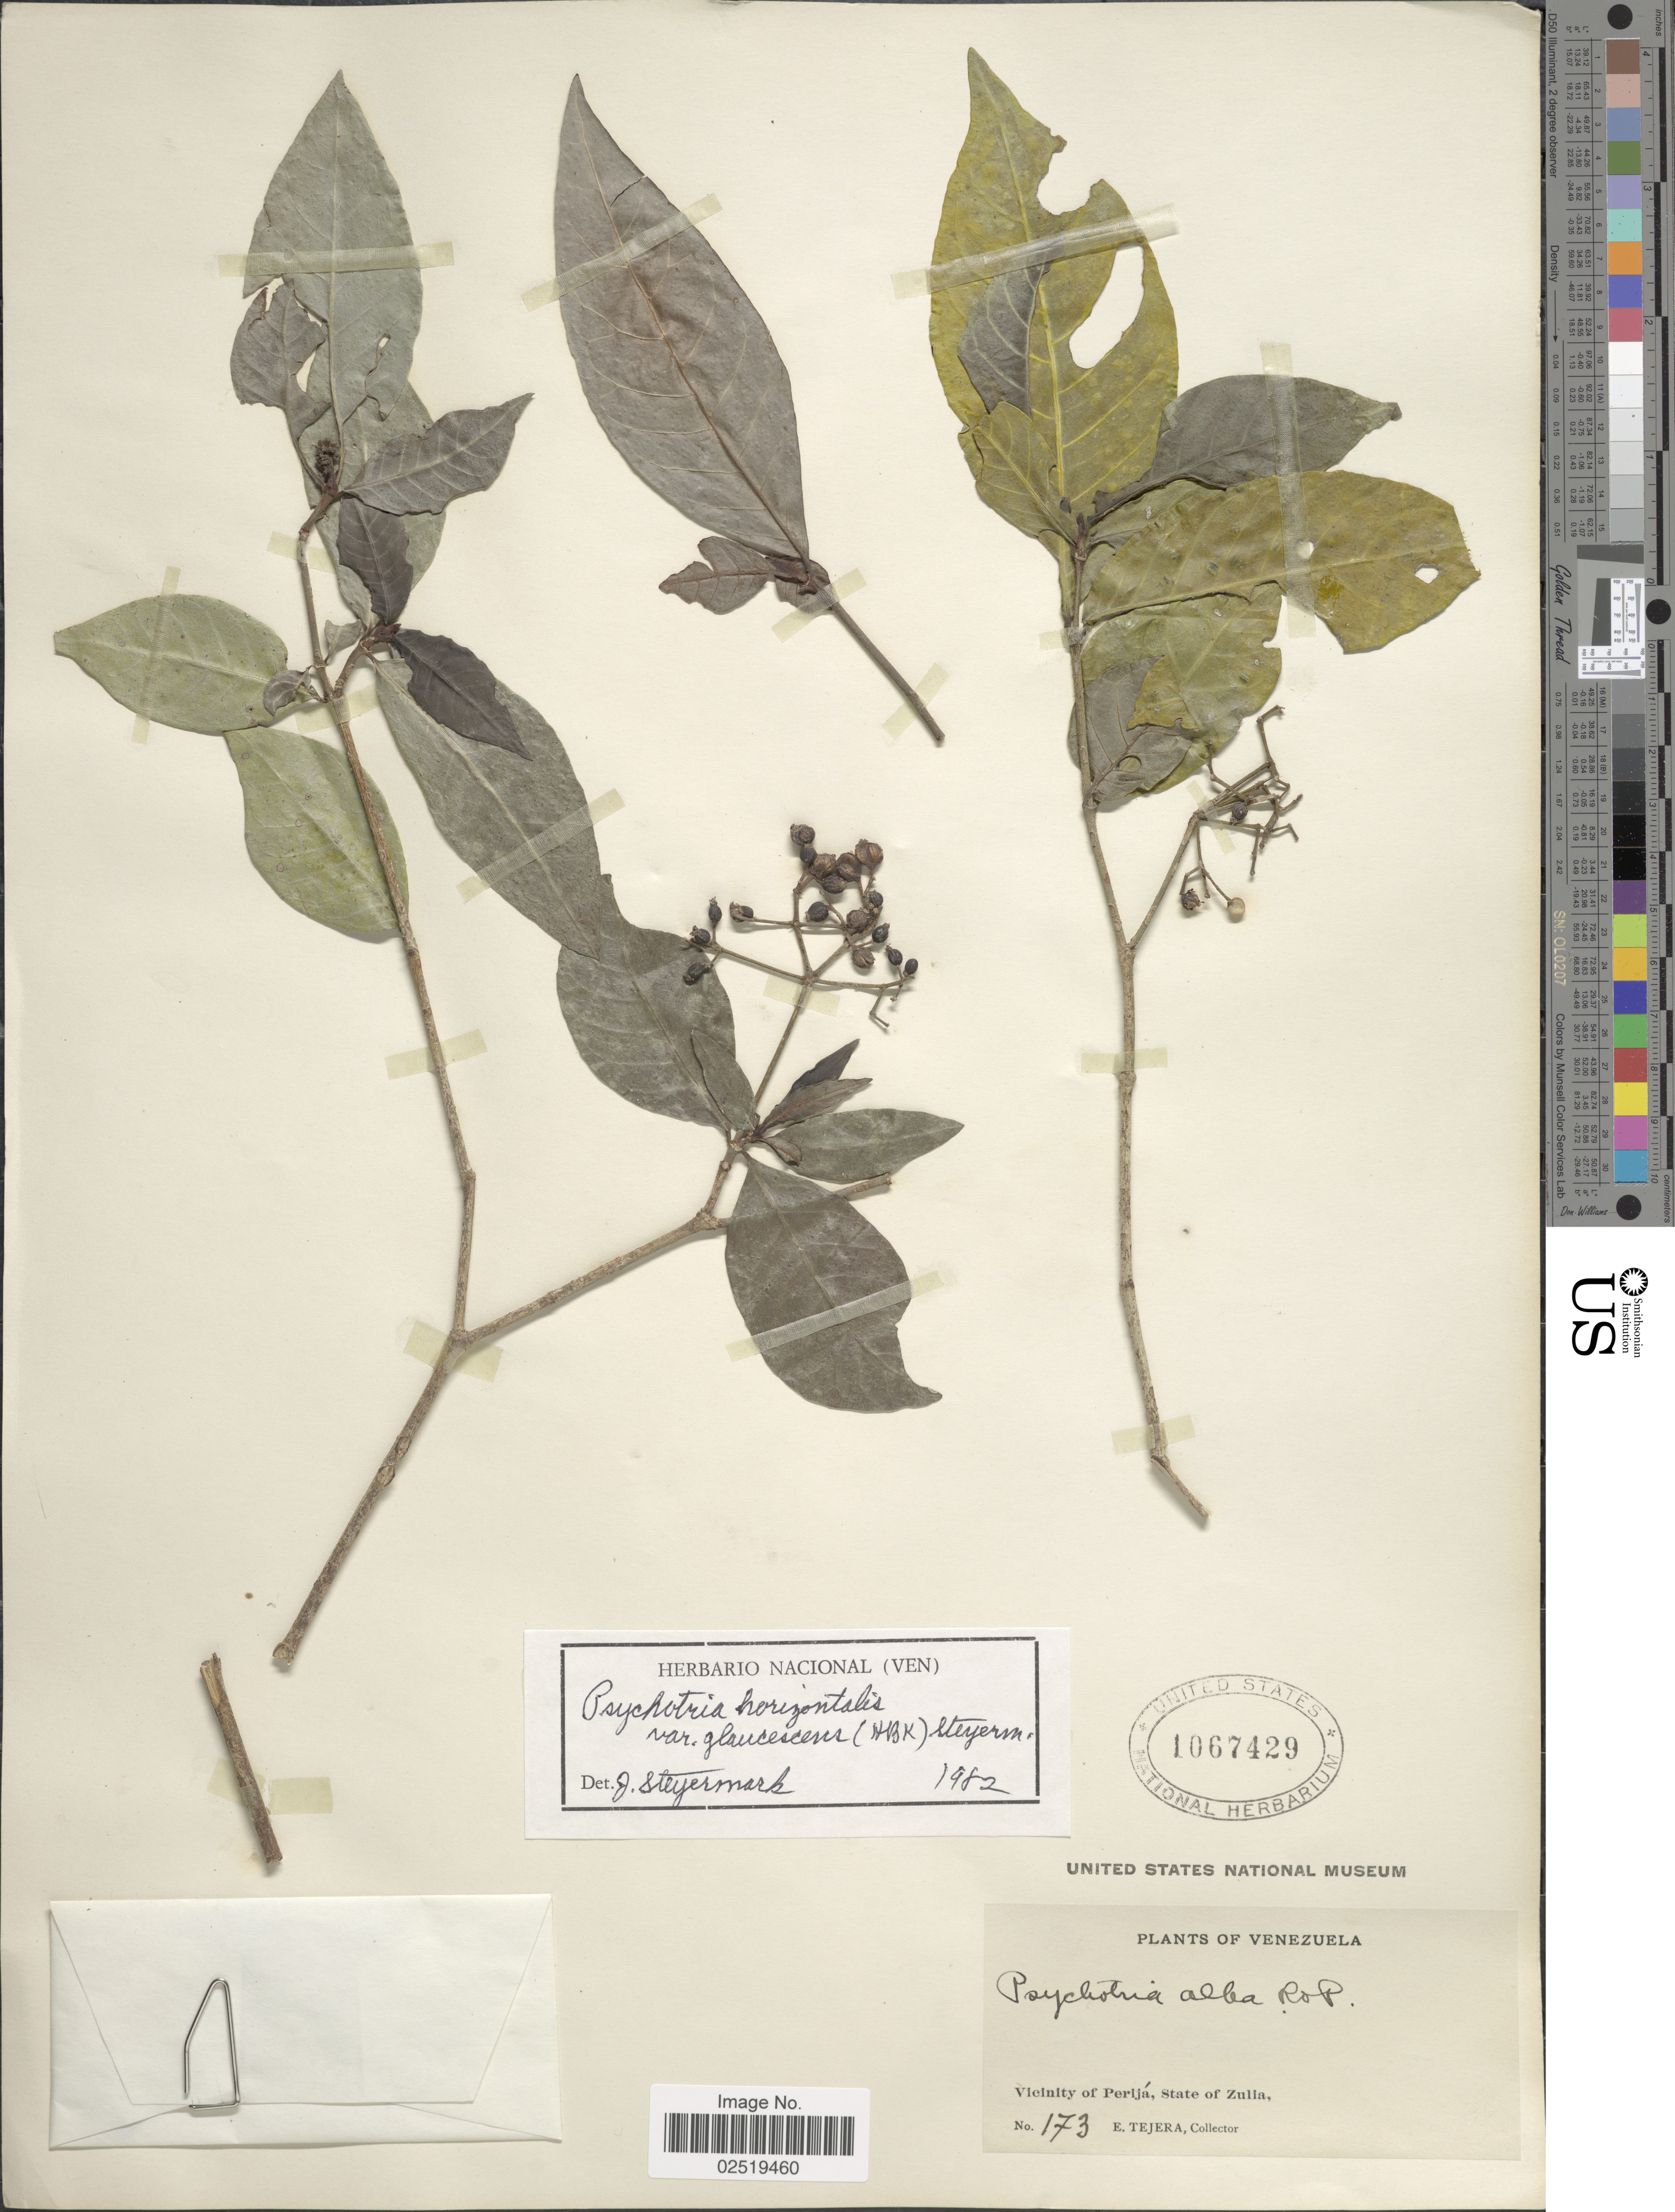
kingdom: Plantae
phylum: Tracheophyta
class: Magnoliopsida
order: Gentianales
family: Rubiaceae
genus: Psychotria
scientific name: Psychotria horizontalis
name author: Sw.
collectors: E. Tejera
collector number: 173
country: Venezuela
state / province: Zulia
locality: Vicinity of Perijá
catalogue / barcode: US 1067429